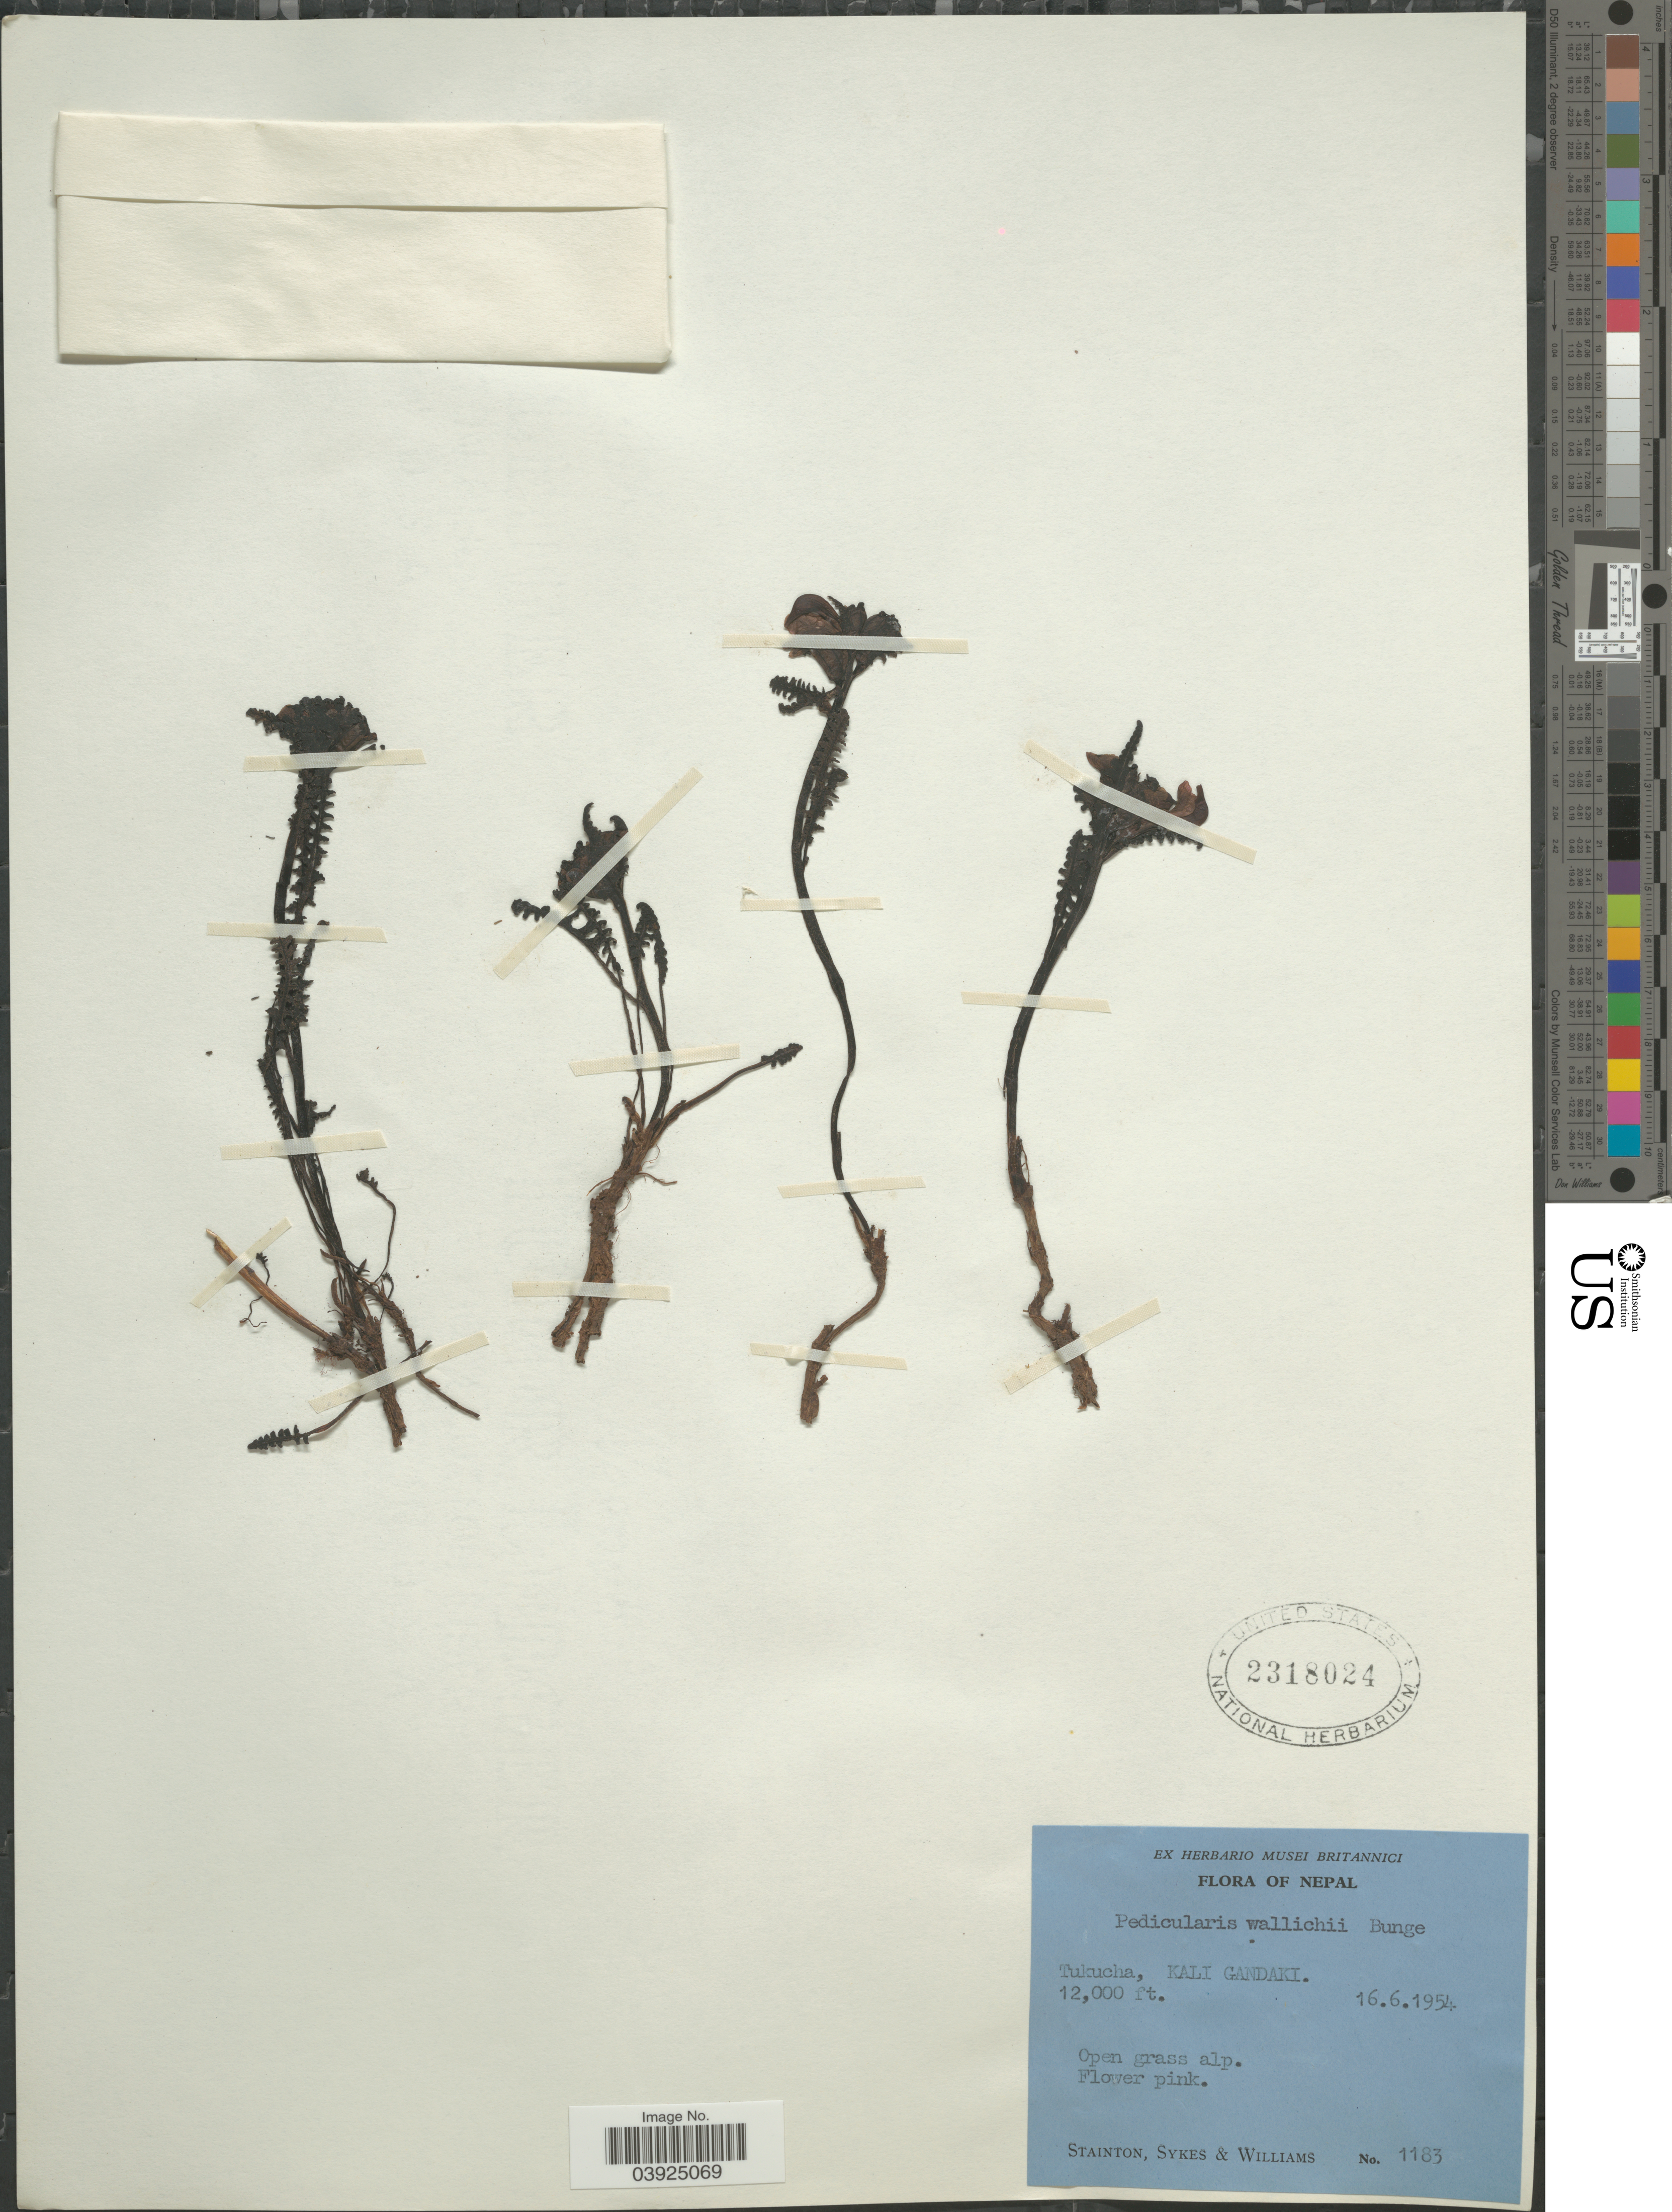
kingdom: Plantae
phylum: Tracheophyta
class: Magnoliopsida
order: Lamiales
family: Orobanchaceae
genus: Pedicularis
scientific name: Pedicularis wallichii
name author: Bunge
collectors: -. Stainton, Sykes, -- & -- Williams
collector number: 1183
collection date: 1954-06-16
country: Nepal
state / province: Gandaki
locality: Tukucha, Kali Gandaki.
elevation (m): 3658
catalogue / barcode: US 2318024